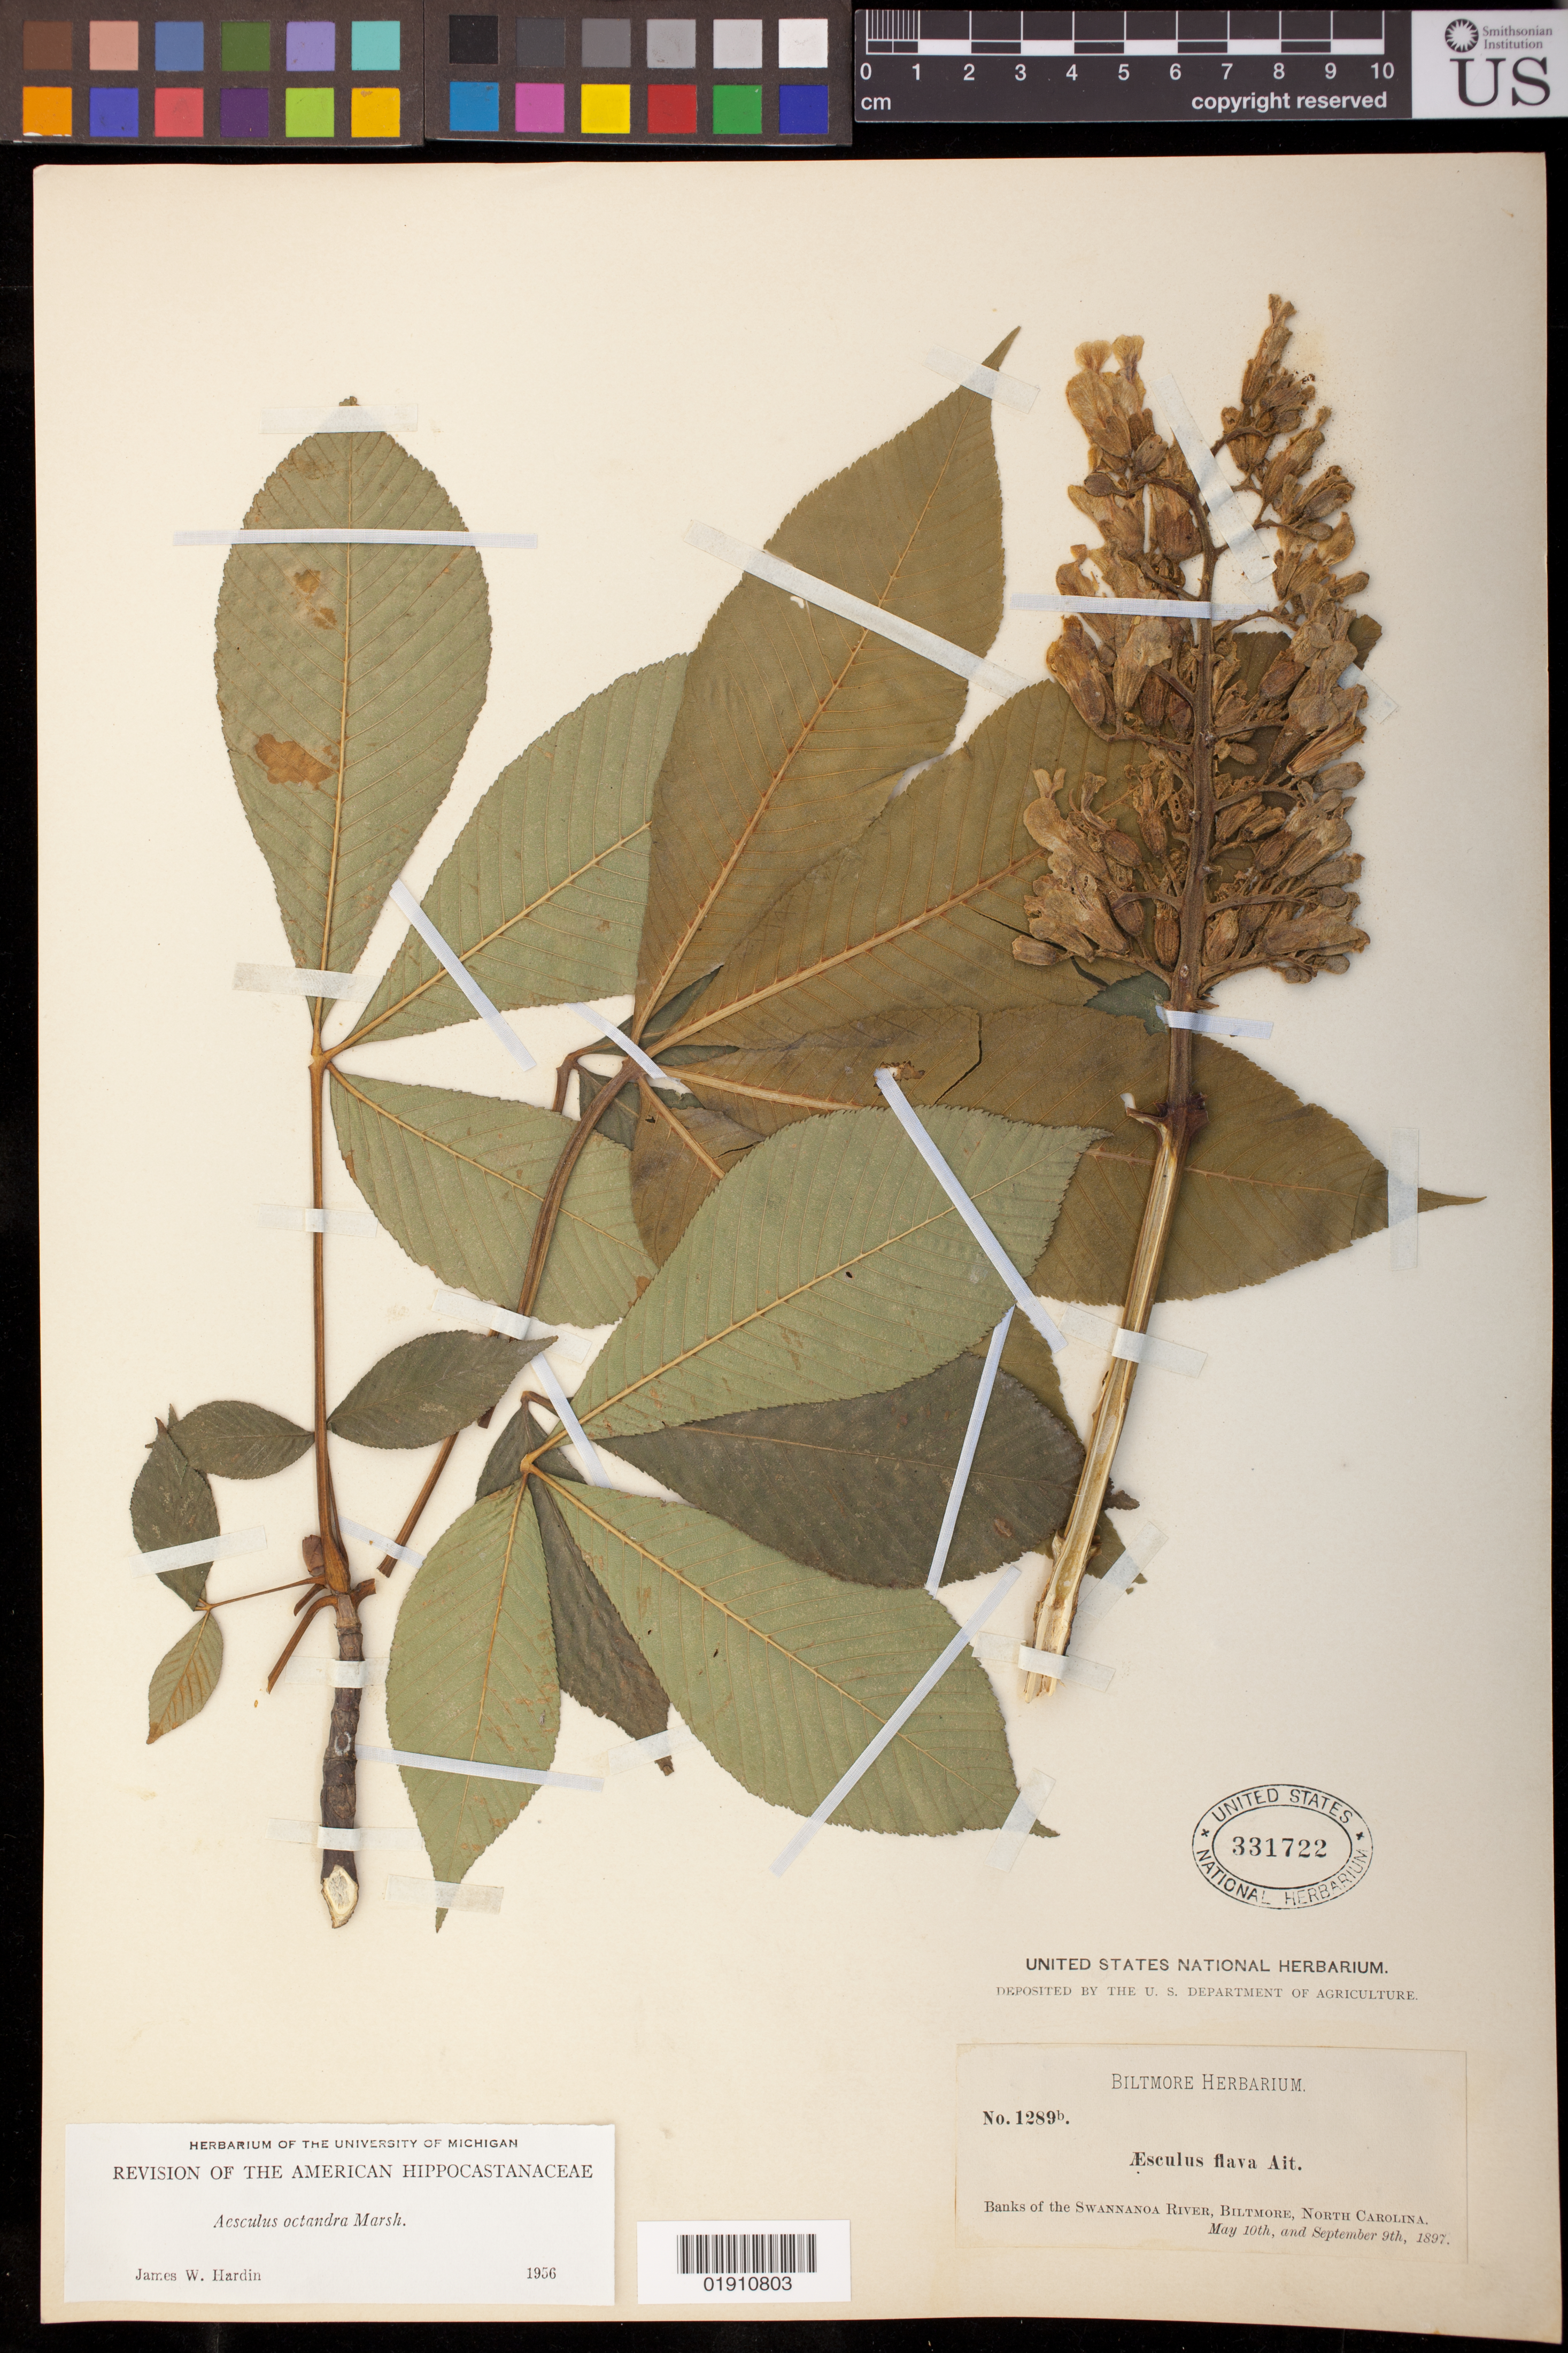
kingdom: Plantae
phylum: Tracheophyta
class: Magnoliopsida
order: Sapindales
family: Sapindaceae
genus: Aesculus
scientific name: Aesculus octandra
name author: Marshall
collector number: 1289b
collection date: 1897-05-10,1897-09-09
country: United States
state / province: North Carolina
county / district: Buncombe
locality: Banks of the Swannanoa River, Biltmore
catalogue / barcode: US 331722